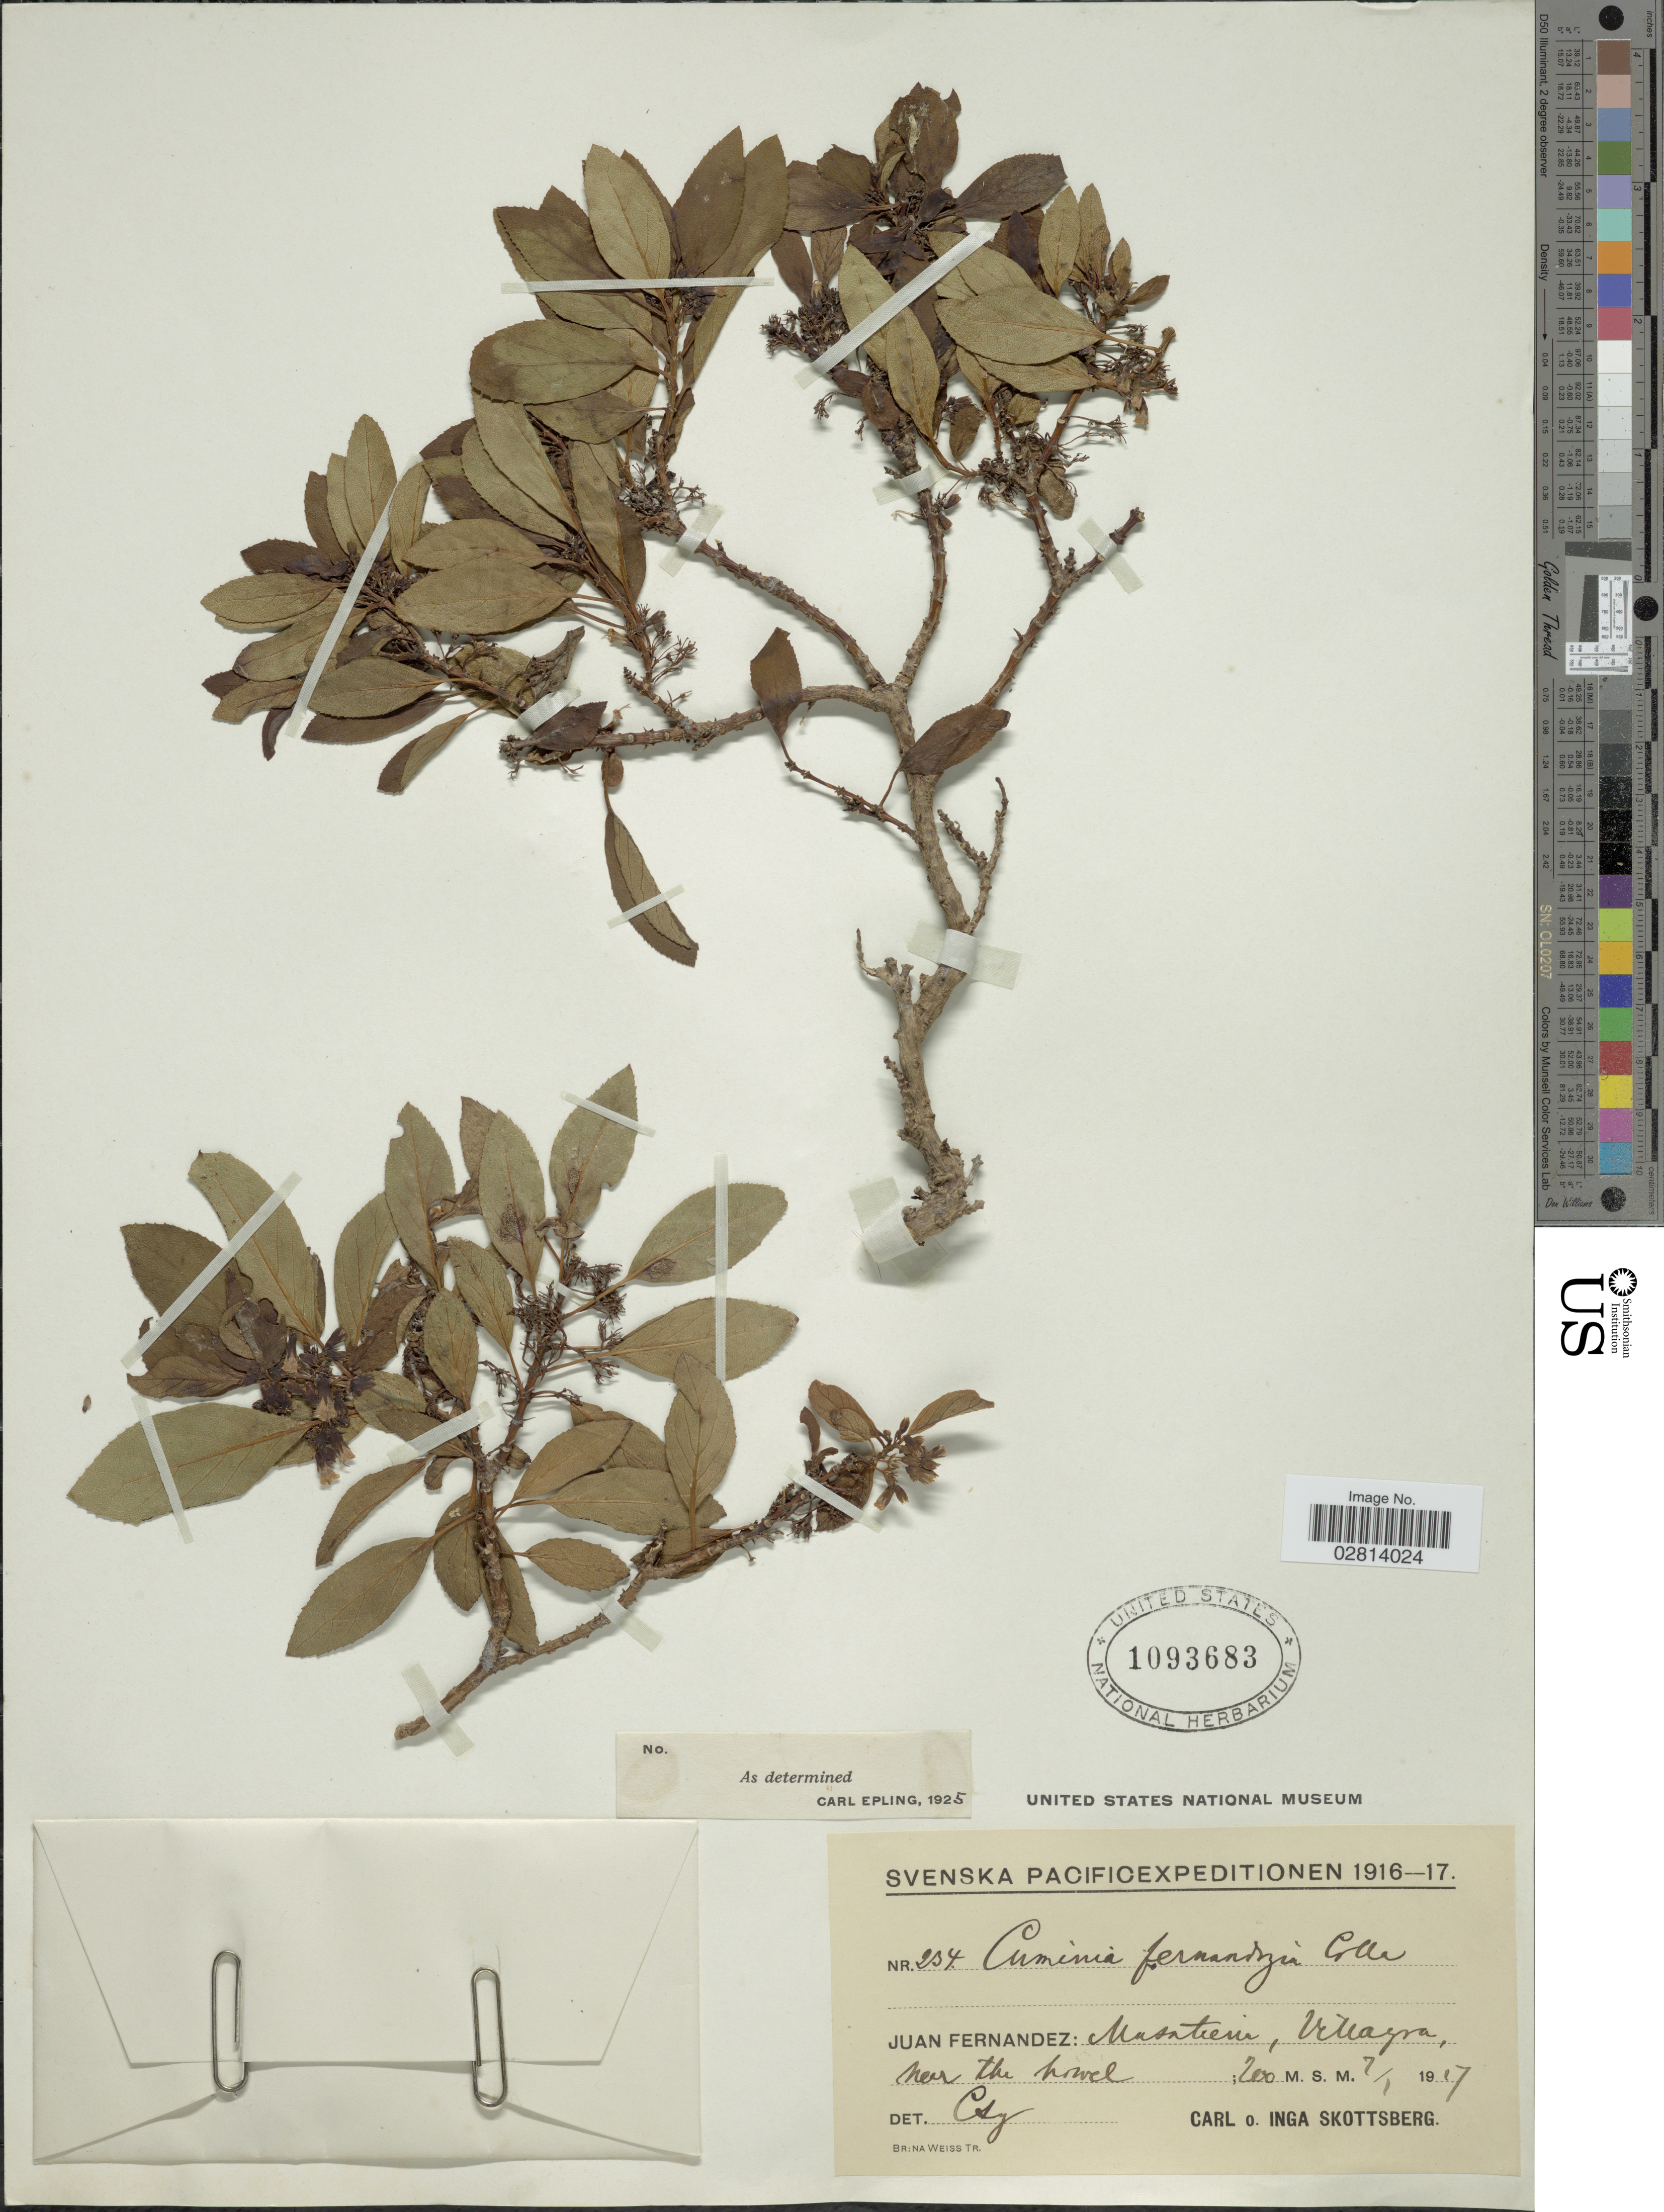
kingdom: Plantae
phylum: Tracheophyta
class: Magnoliopsida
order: Lamiales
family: Lamiaceae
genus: Cuminia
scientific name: Cuminia fernandezia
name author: Colla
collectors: C. Skottsberg & I. Skottsberg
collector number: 234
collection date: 1917-01-07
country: Chile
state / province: Valparaíso (V)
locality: Juan Fernandez: Masatierra, Villagra, near the bowel.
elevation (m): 200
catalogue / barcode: US 1093683